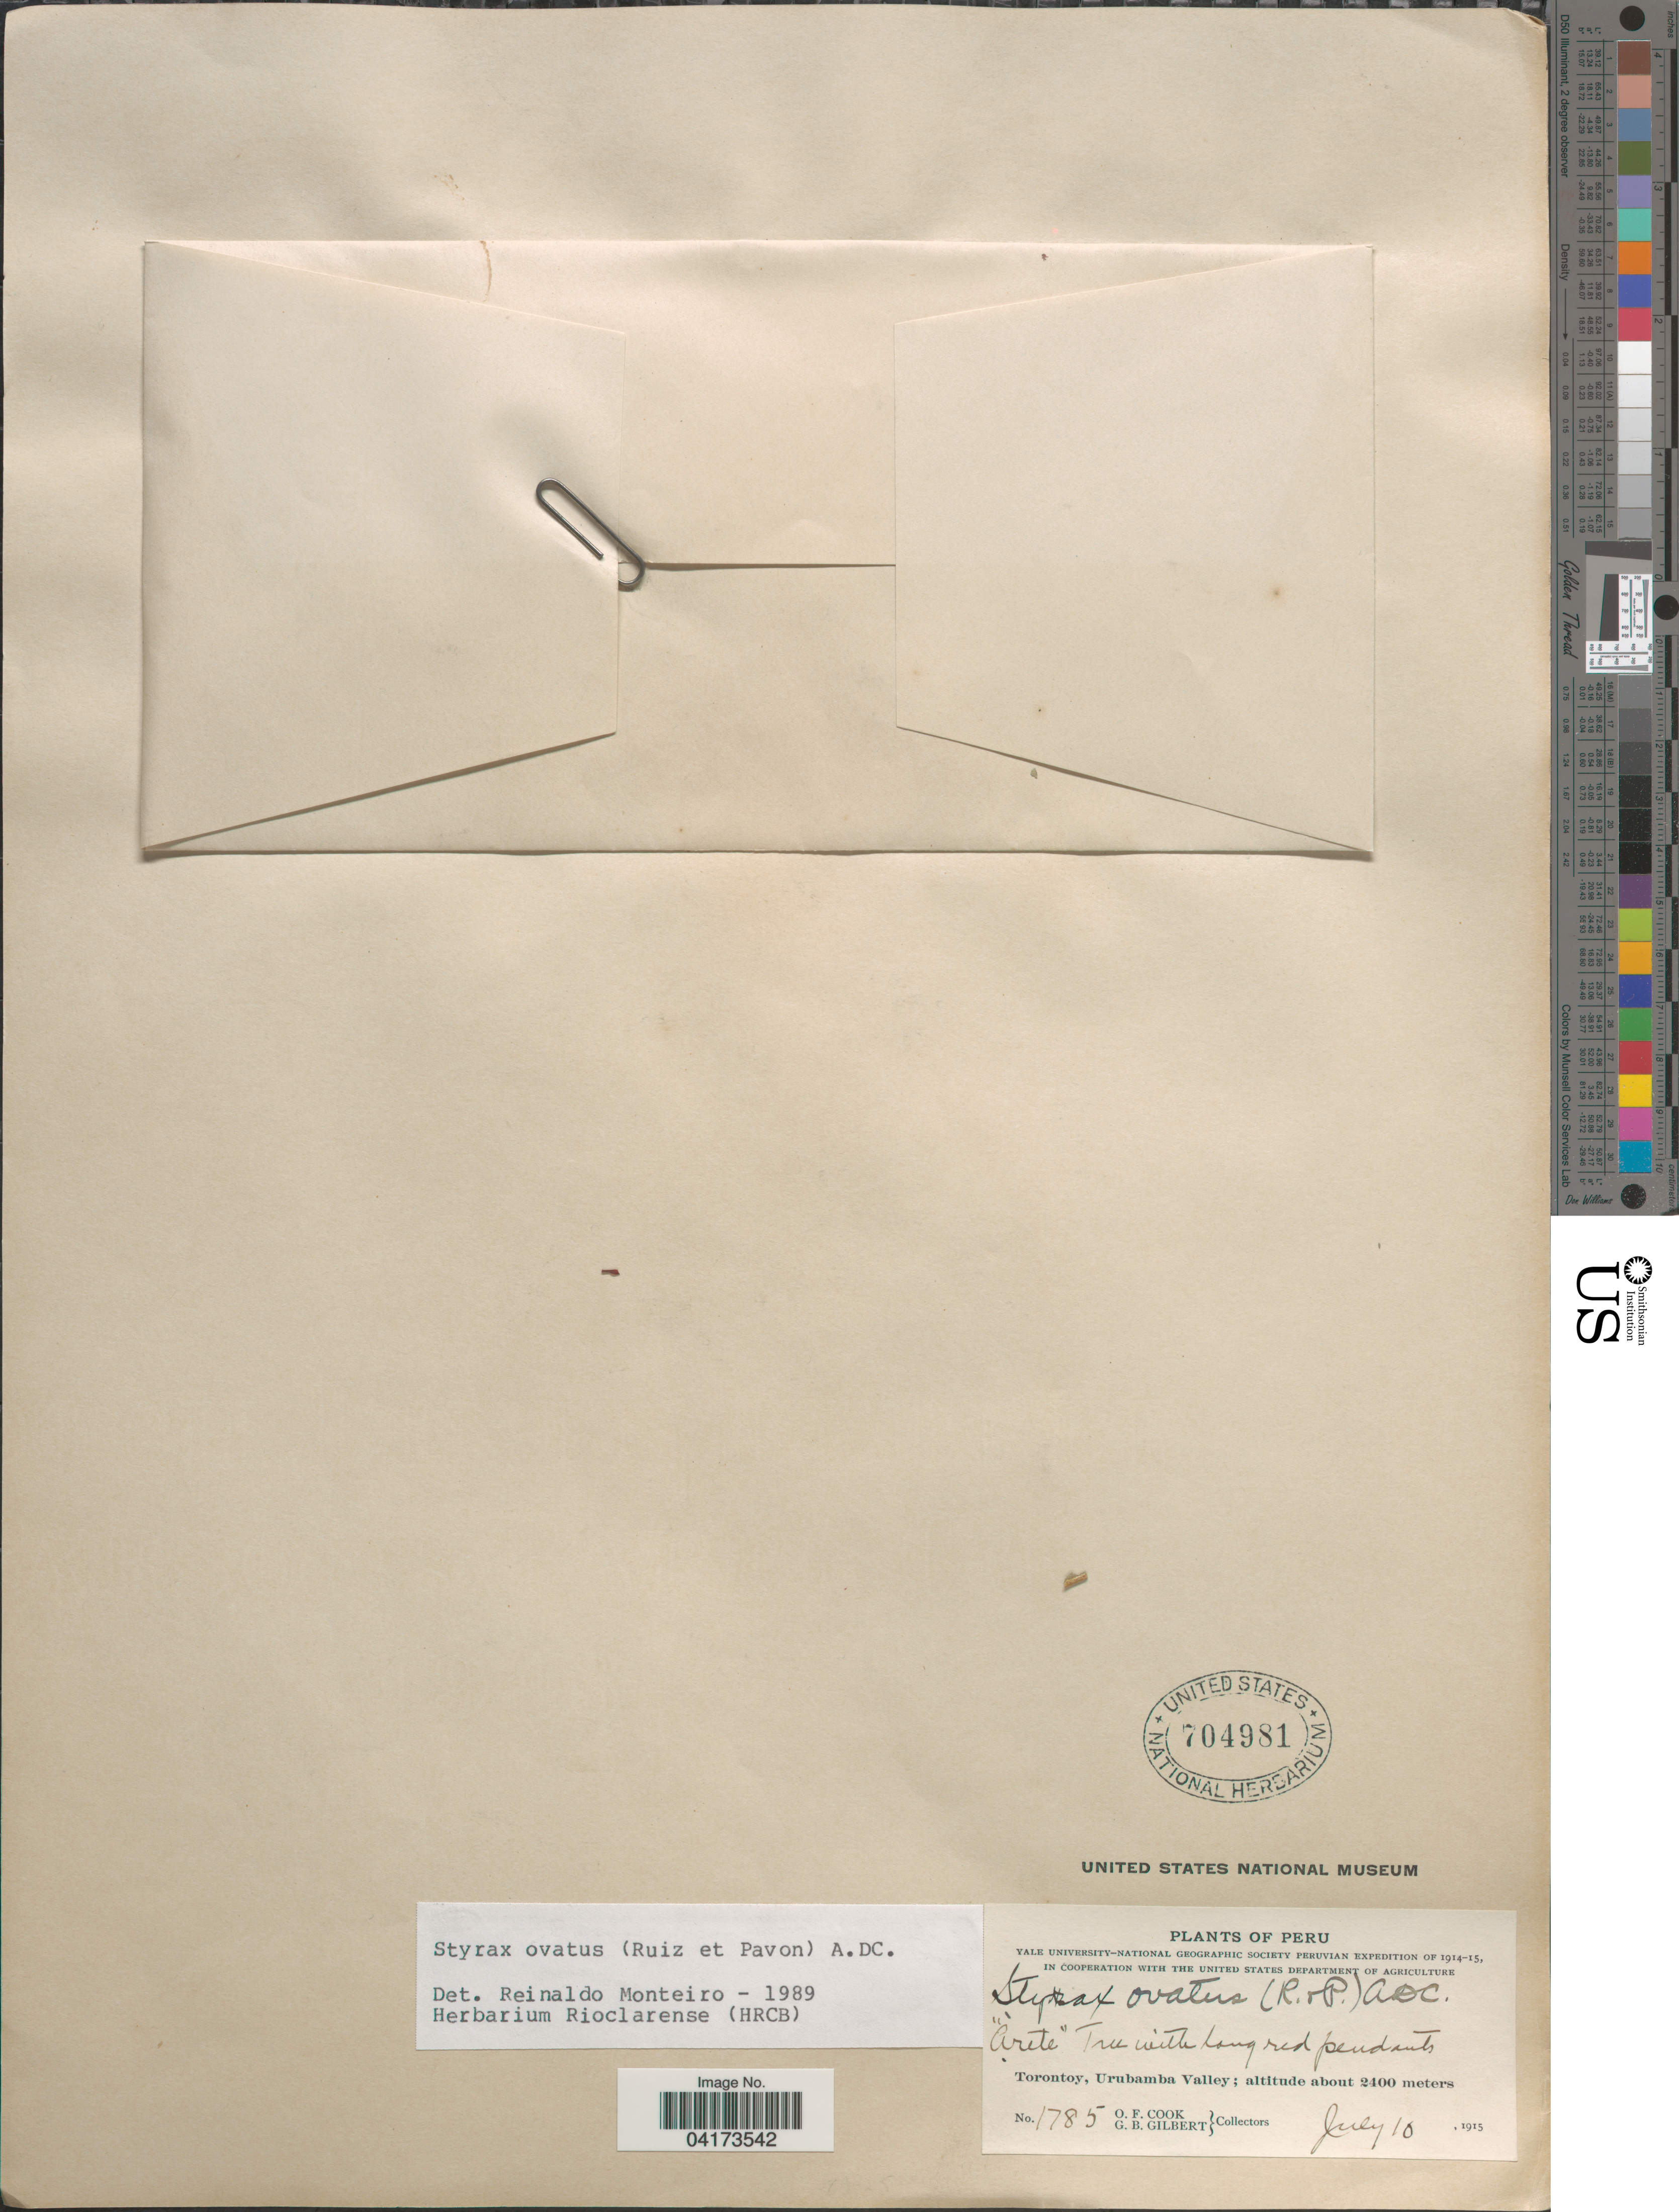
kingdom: Plantae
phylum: Tracheophyta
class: Magnoliopsida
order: Ericales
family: Styracaceae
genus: Styrax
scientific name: Styrax ovatus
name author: (Ruiz & Pav.) A. DC.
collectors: O. F. Cook & G. B. Gilbert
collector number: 1785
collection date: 1915-07-10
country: Peru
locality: Yale University-National Geographic Society Peruvian Expedition of 1914-1915. Torontoy, Urubamba Valley.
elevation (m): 2400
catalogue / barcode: US 704981